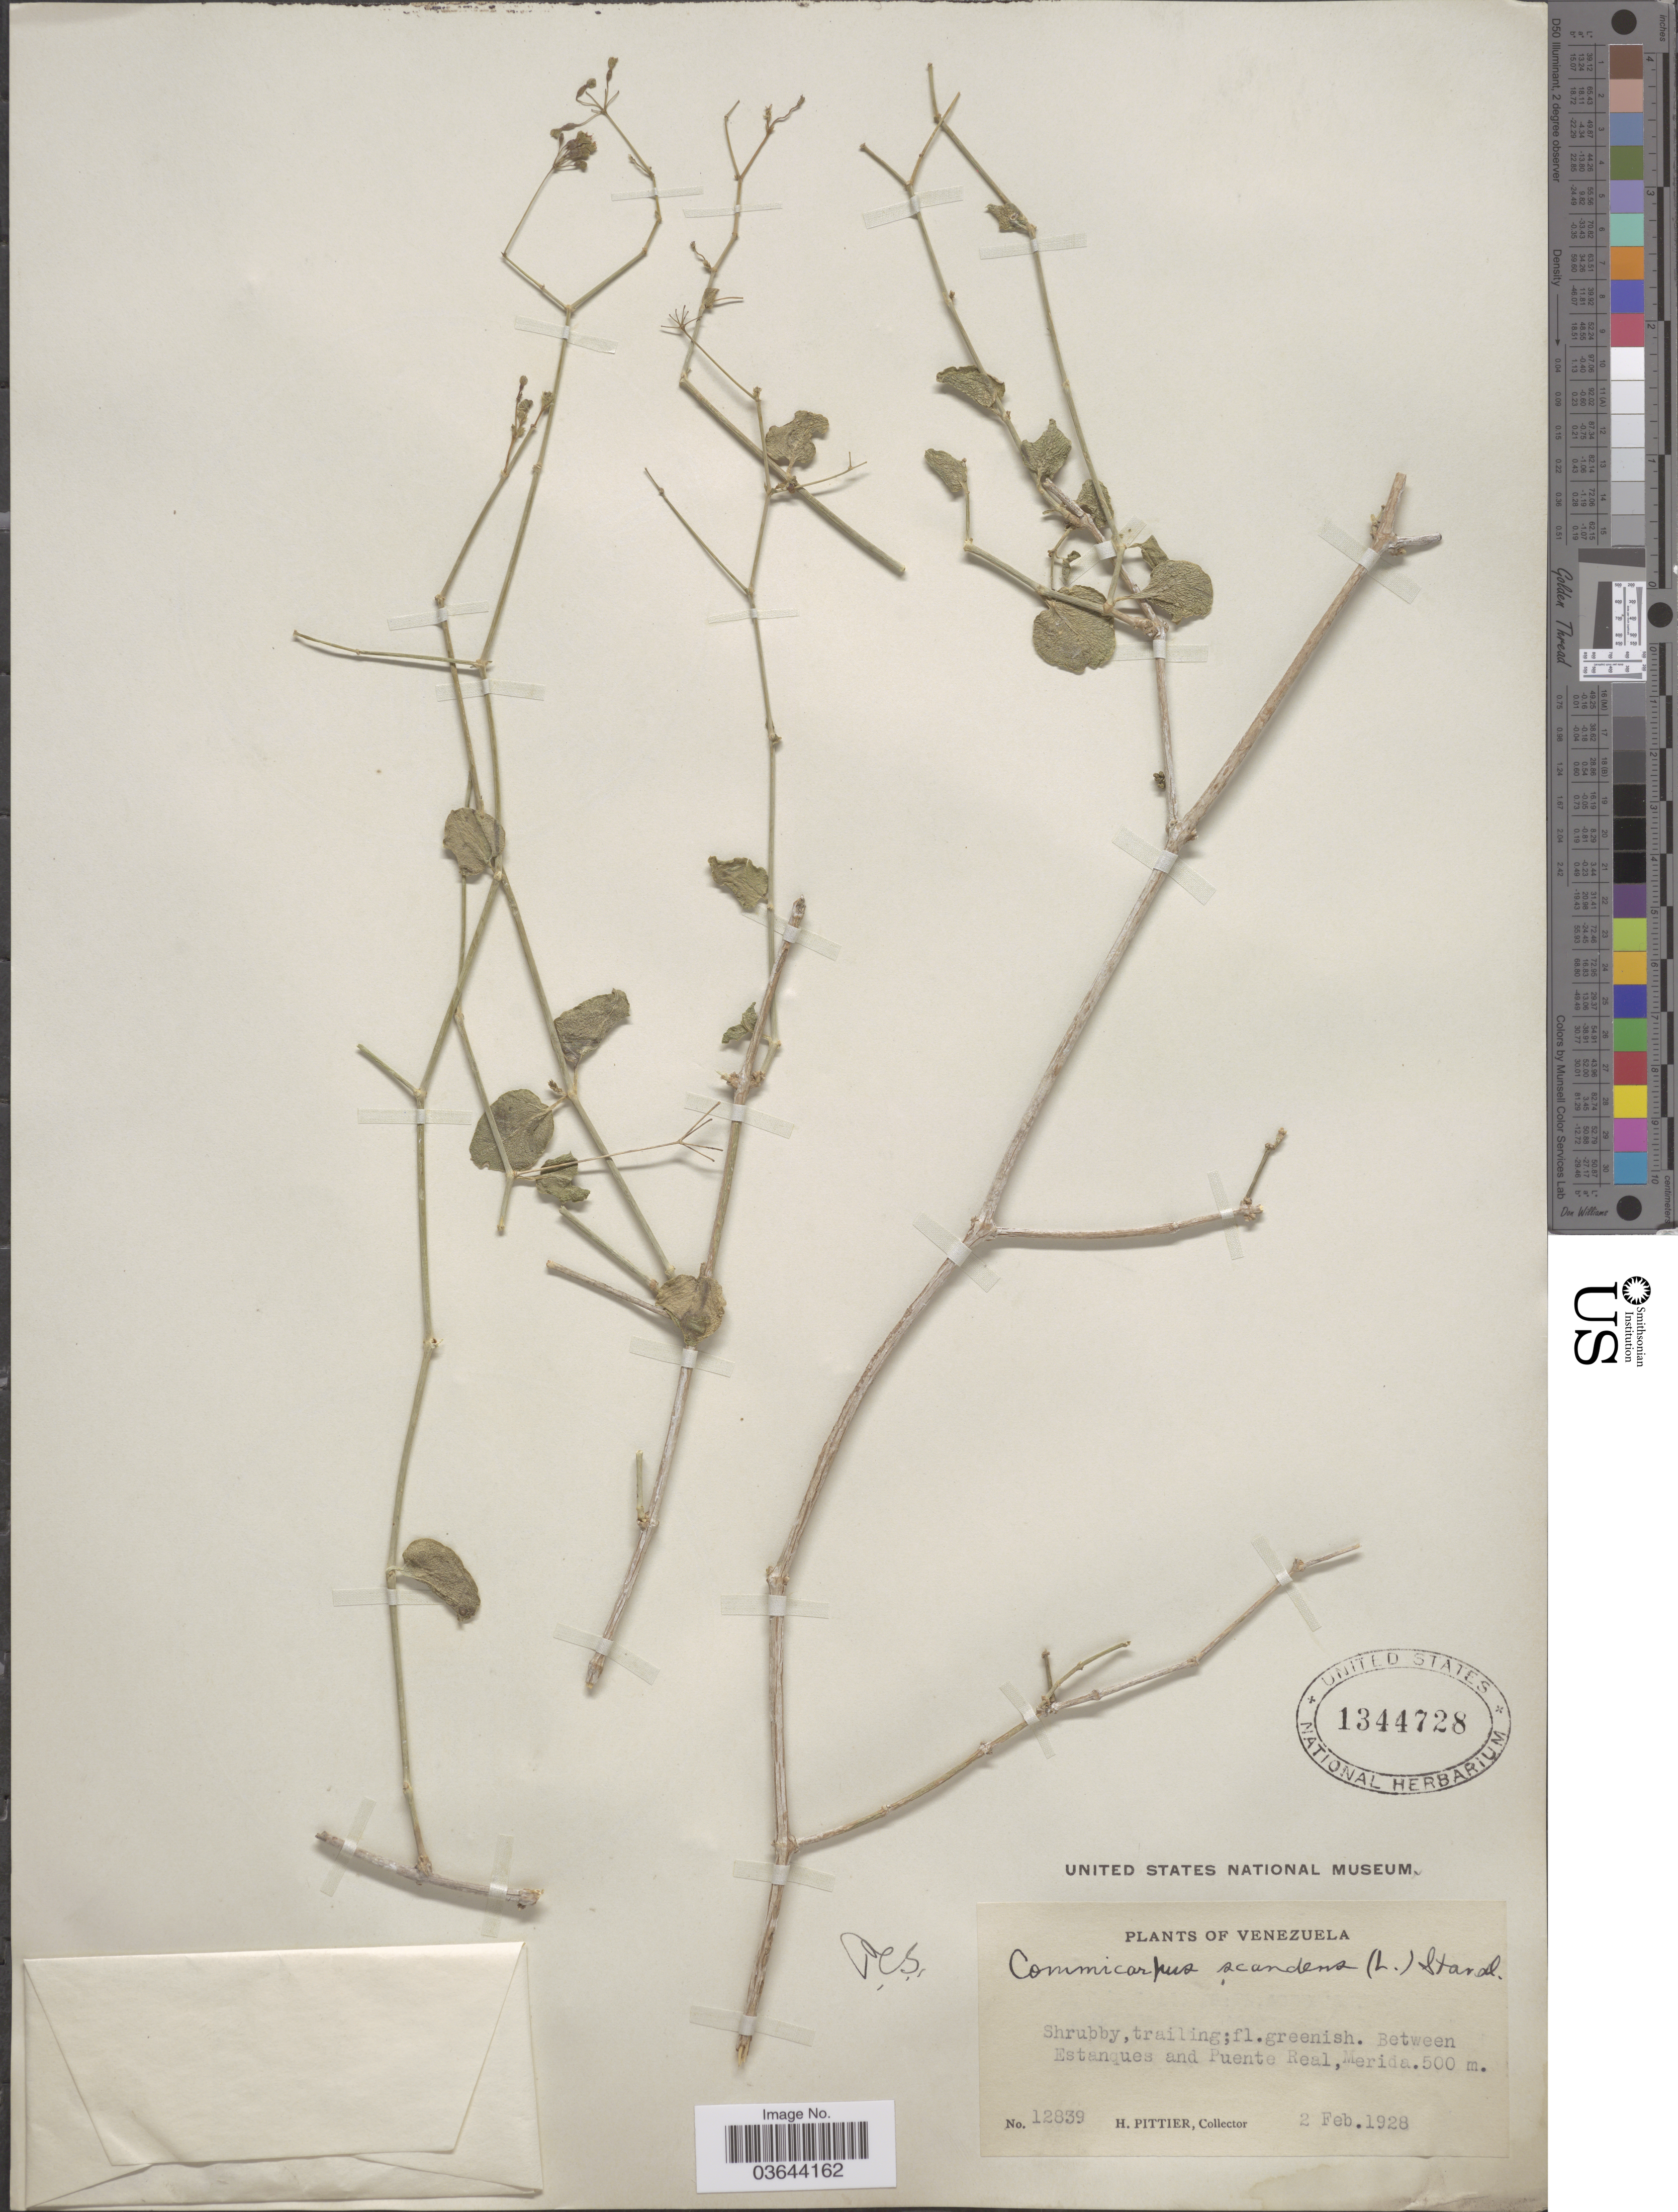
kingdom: Plantae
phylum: Tracheophyta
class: Magnoliopsida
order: Caryophyllales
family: Nyctaginaceae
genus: Commicarpus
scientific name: Commicarpus scandens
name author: (L.) Standl.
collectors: H. F. Pittier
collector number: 12839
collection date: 1928-02-02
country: Venezuela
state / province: Mérida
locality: Between Estanques and Puente Real.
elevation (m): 500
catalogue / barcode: US 1344728